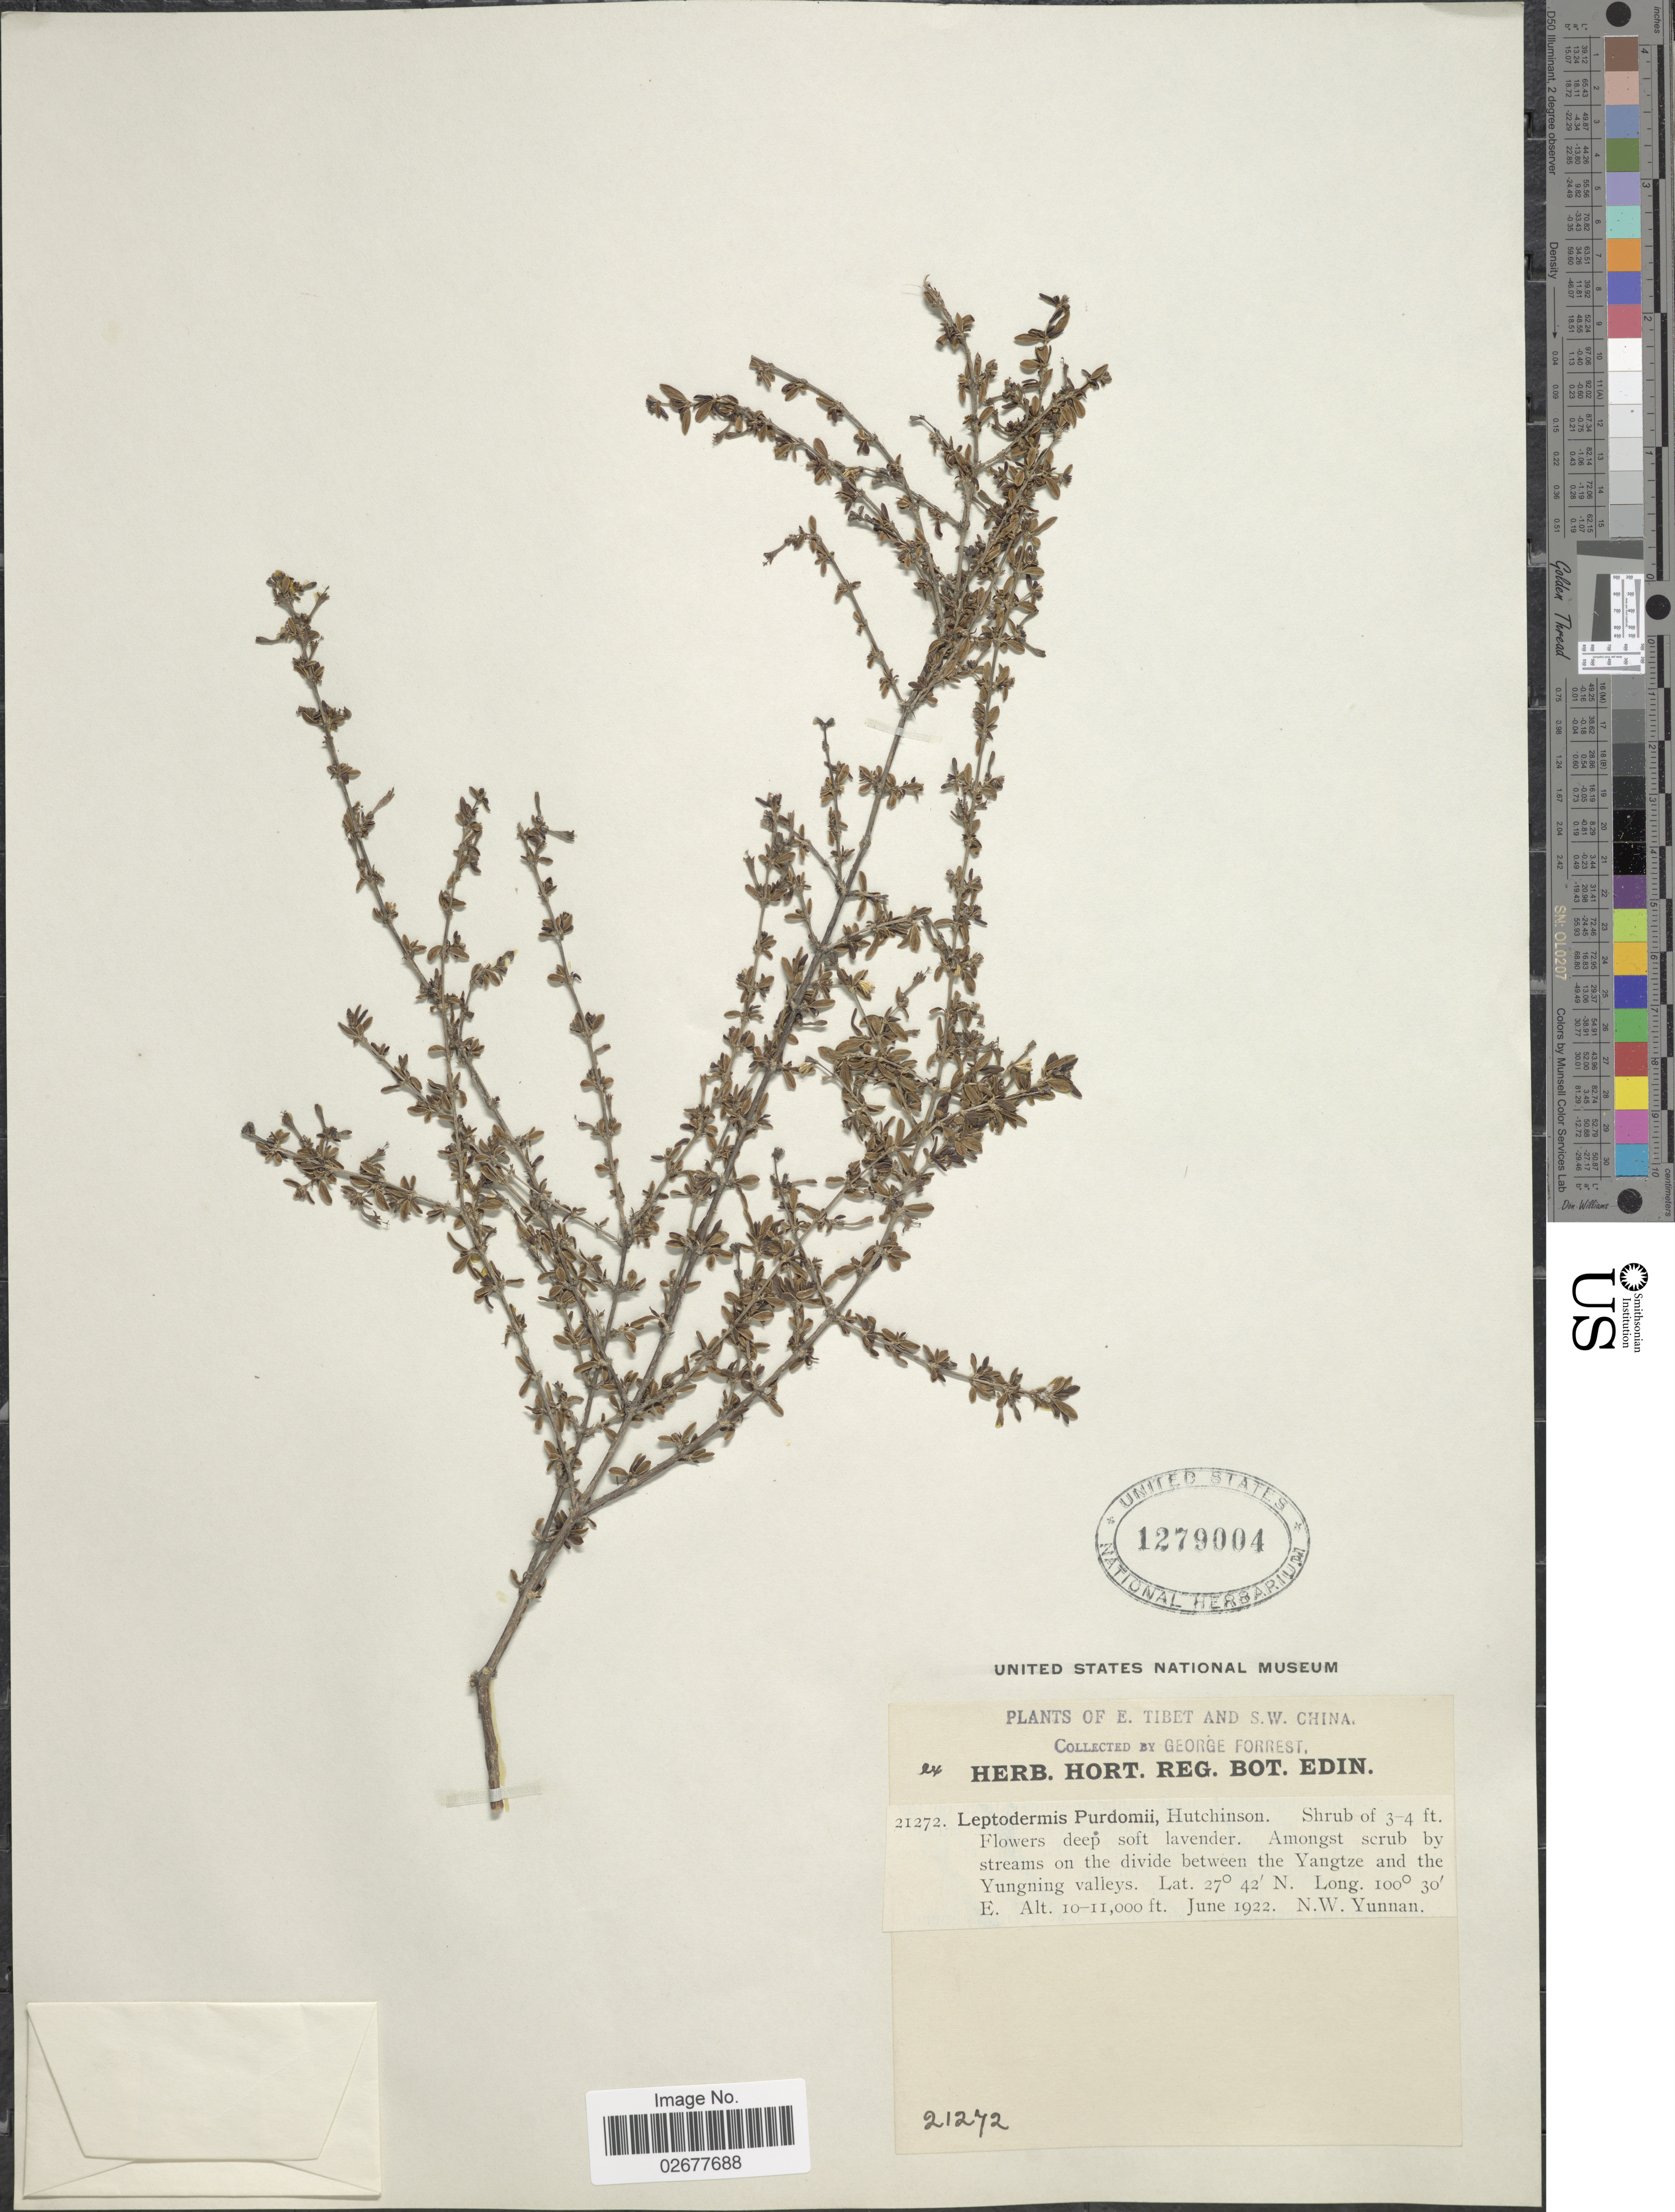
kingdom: Plantae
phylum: Tracheophyta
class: Magnoliopsida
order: Gentianales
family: Rubiaceae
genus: Leptodermis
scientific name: Leptodermis purdomii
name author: Hutch.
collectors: G. Forrest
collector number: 21272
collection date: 1922-06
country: China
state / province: Yunnan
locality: E. Tibet and S.W. China. By streams on the divide between the Yangtze and the Yungning valleys. N.W. Yunnan.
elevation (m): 3048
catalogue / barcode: US 1279004